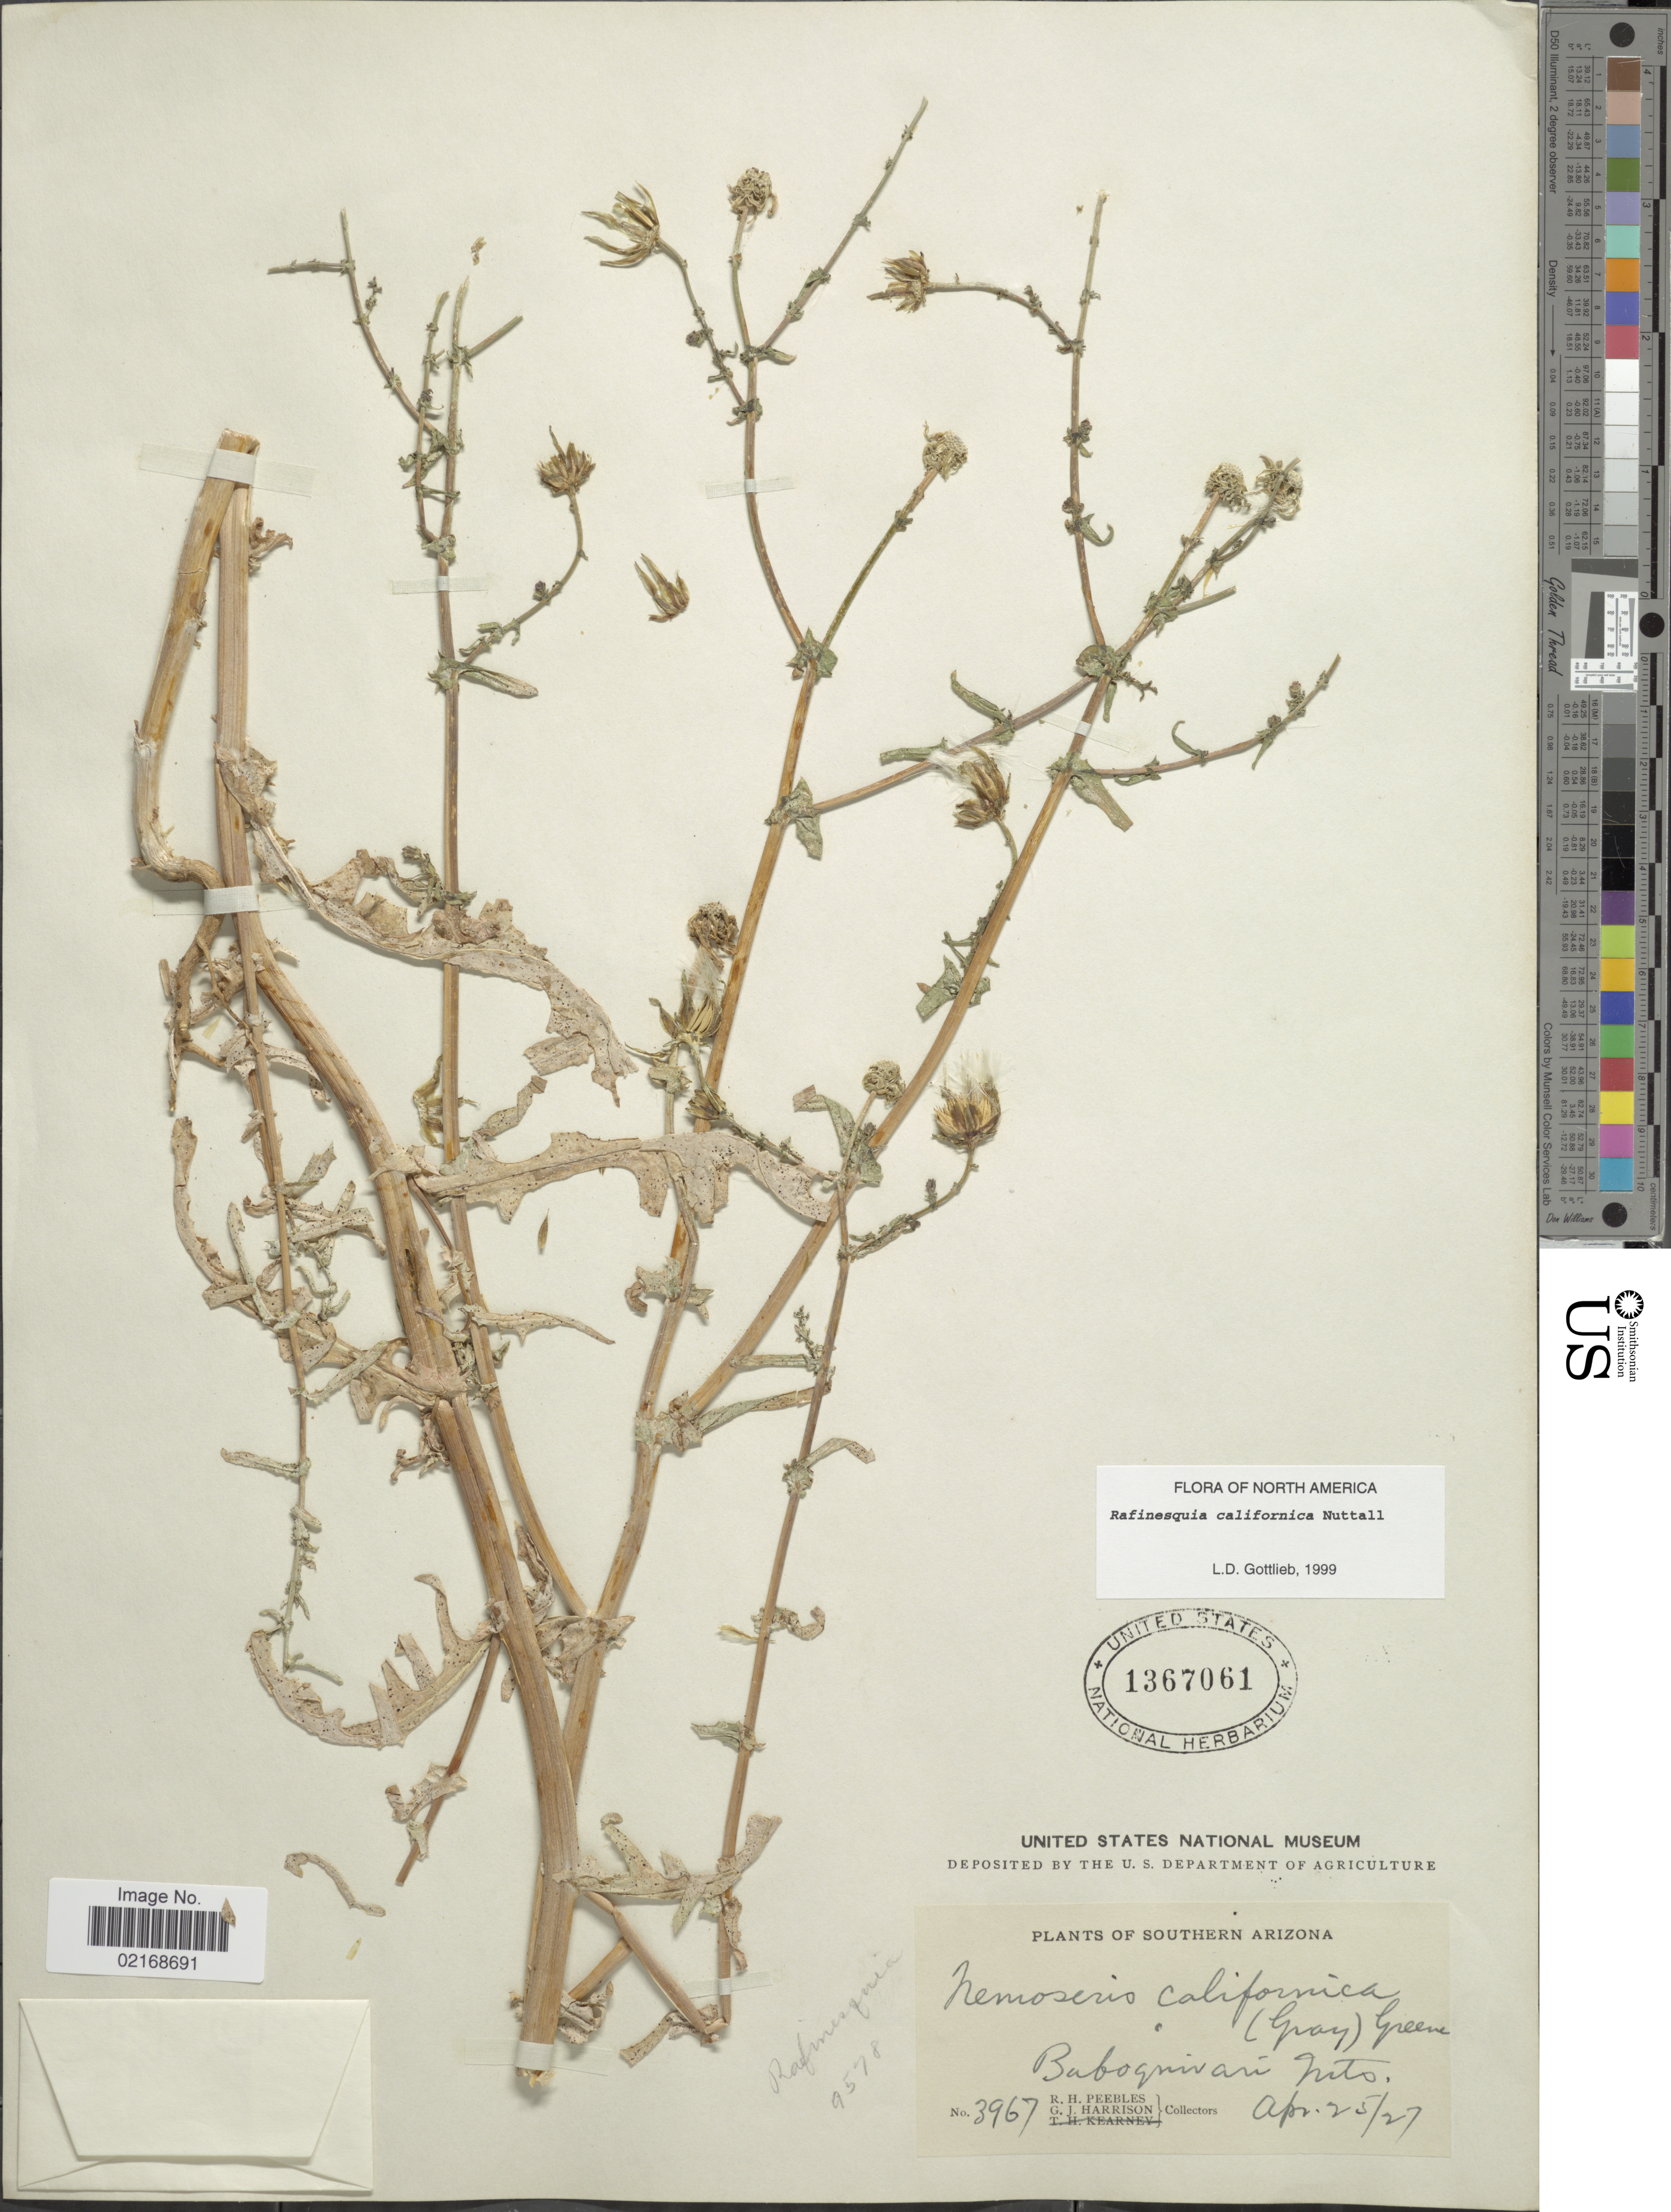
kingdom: Plantae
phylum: Tracheophyta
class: Magnoliopsida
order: Asterales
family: Asteraceae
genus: Rafinesquia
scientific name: Rafinesquia californica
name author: Nutt.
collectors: R. H. Peebles & G. J. Harrison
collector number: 3967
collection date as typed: Transcribed d/m/y: 25/4/27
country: United States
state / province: Arizona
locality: Southern Arizona, Baboquivari Mts.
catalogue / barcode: US 1367061